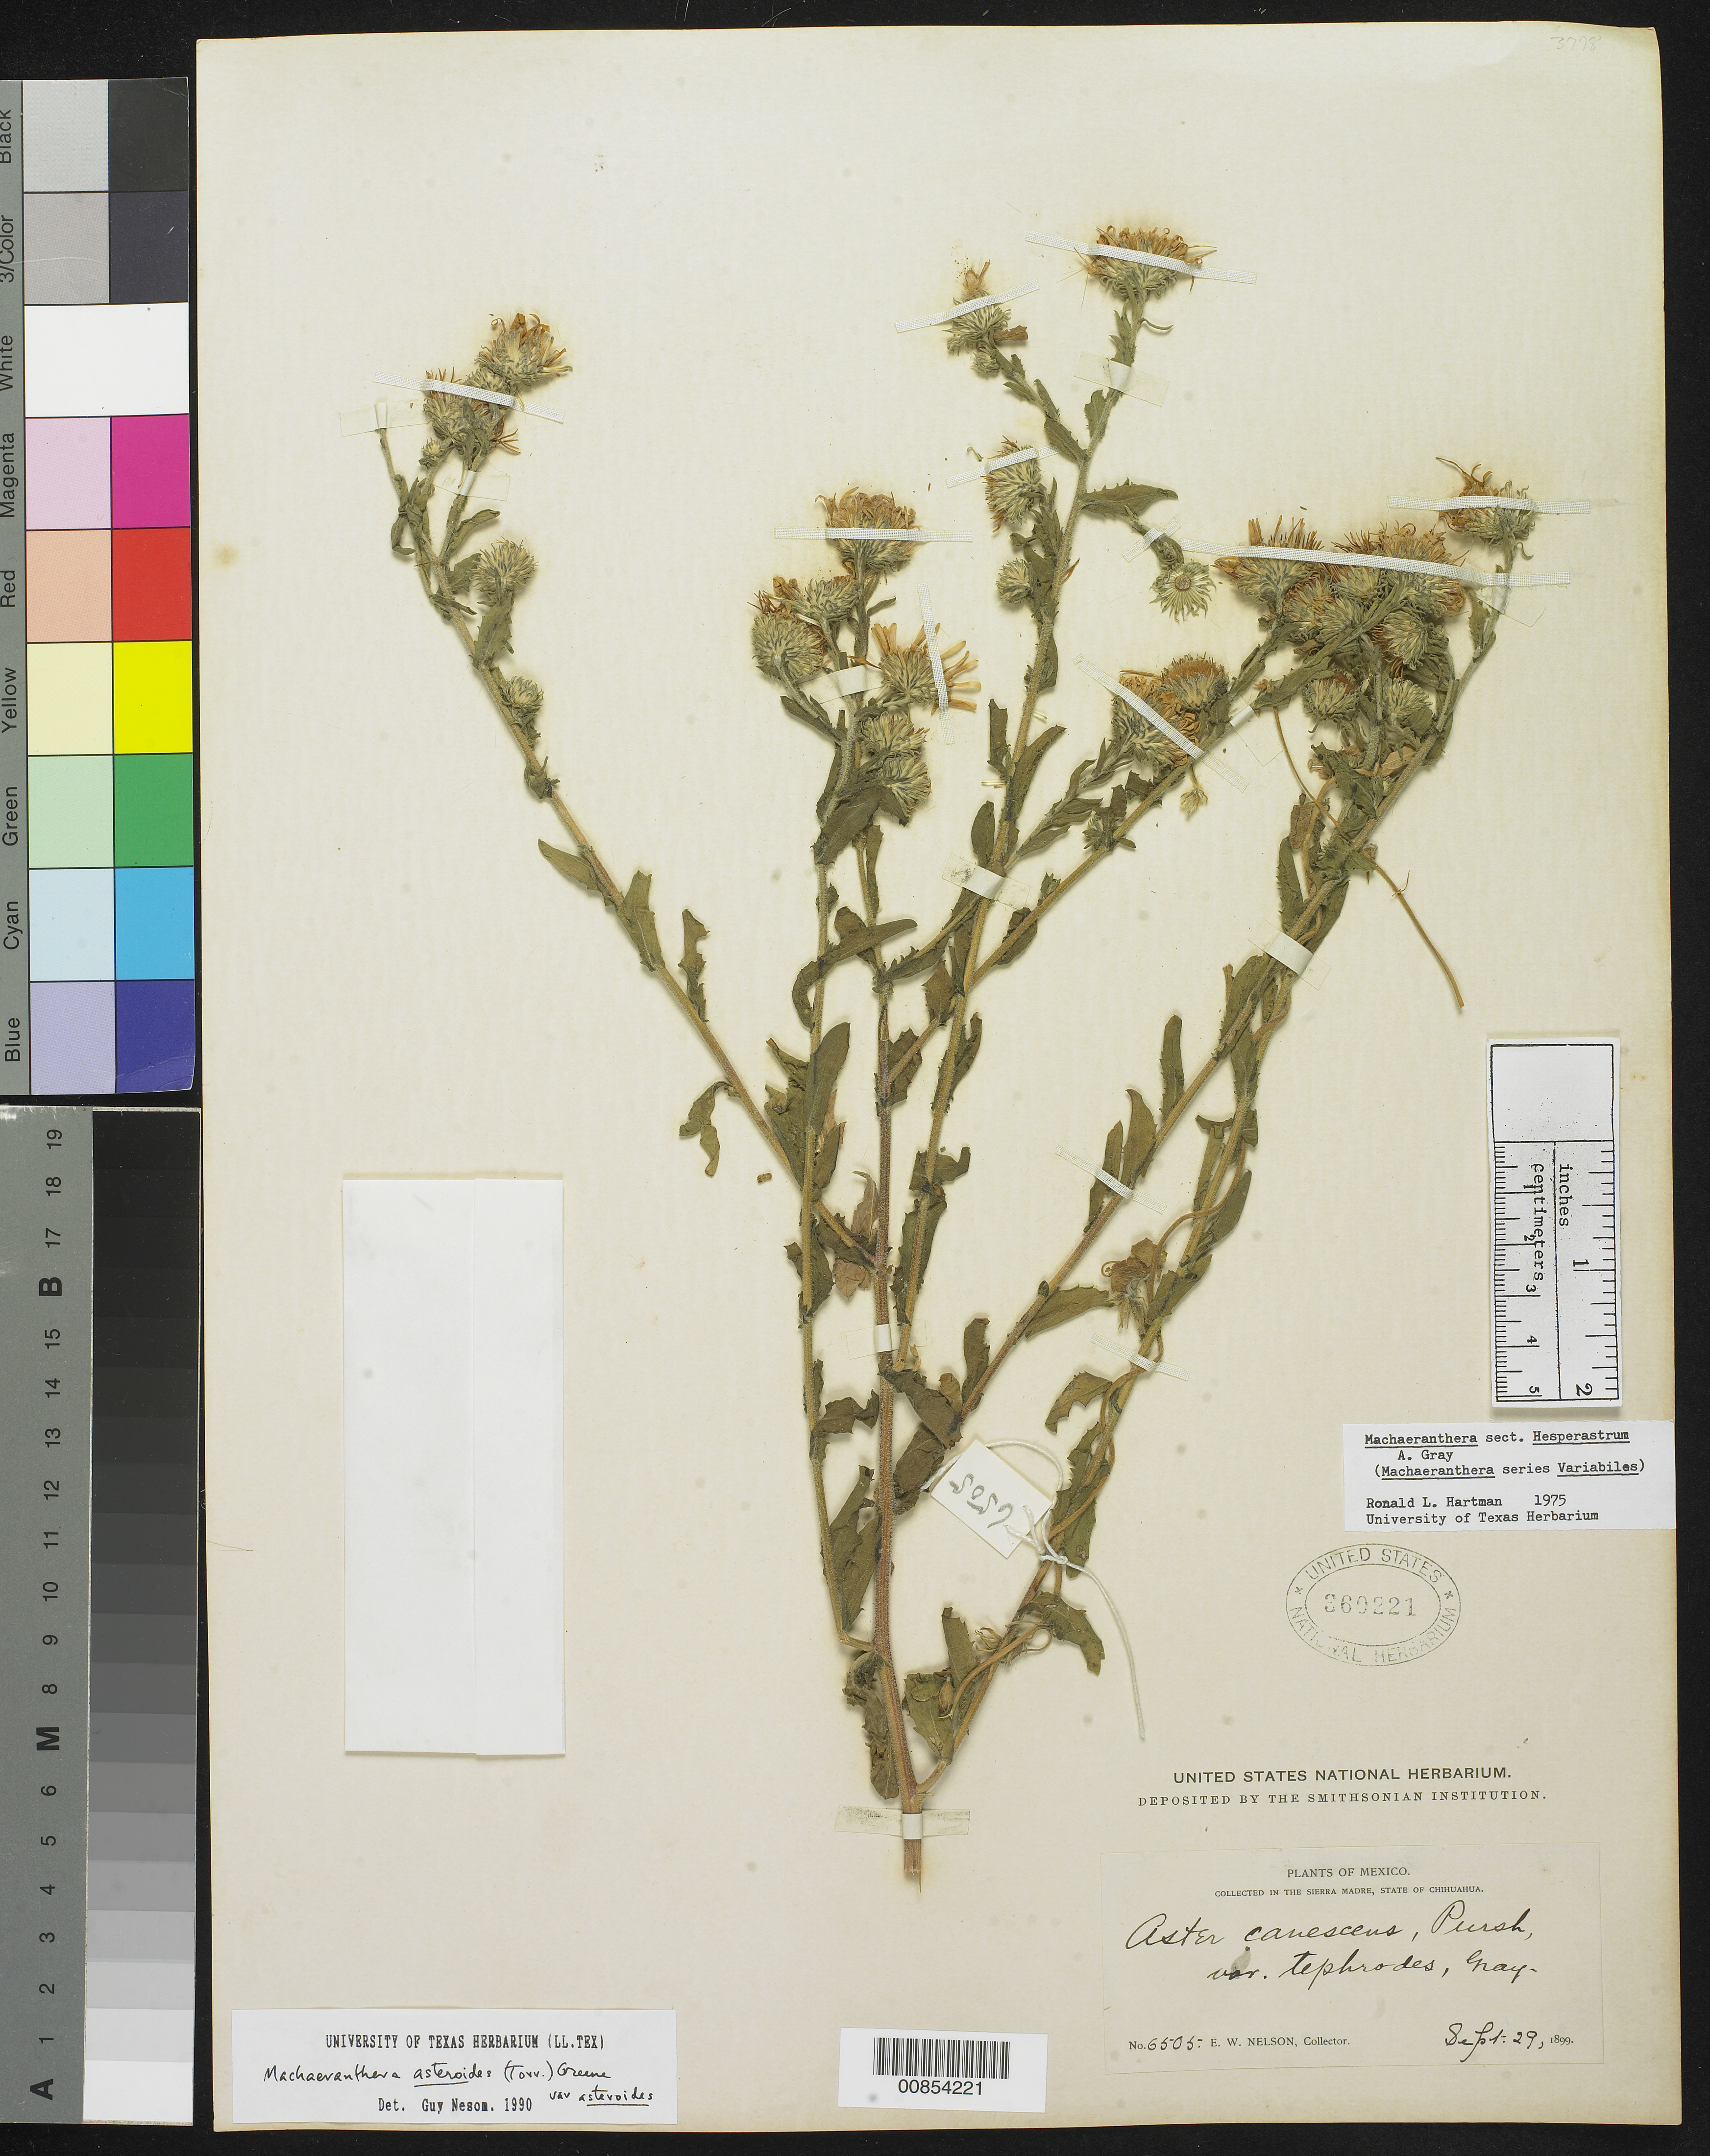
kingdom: Plantae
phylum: Tracheophyta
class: Magnoliopsida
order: Asterales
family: Asteraceae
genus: Machaeranthera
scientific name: Machaeranthera asteroides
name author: (Torr.) Greene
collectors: E. W. Nelson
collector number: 6505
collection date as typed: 29 Sep 1899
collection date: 1899-09-29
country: Mexico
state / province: Chihuahua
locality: Sierra Madre, Chihuahua.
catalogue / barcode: US 360221